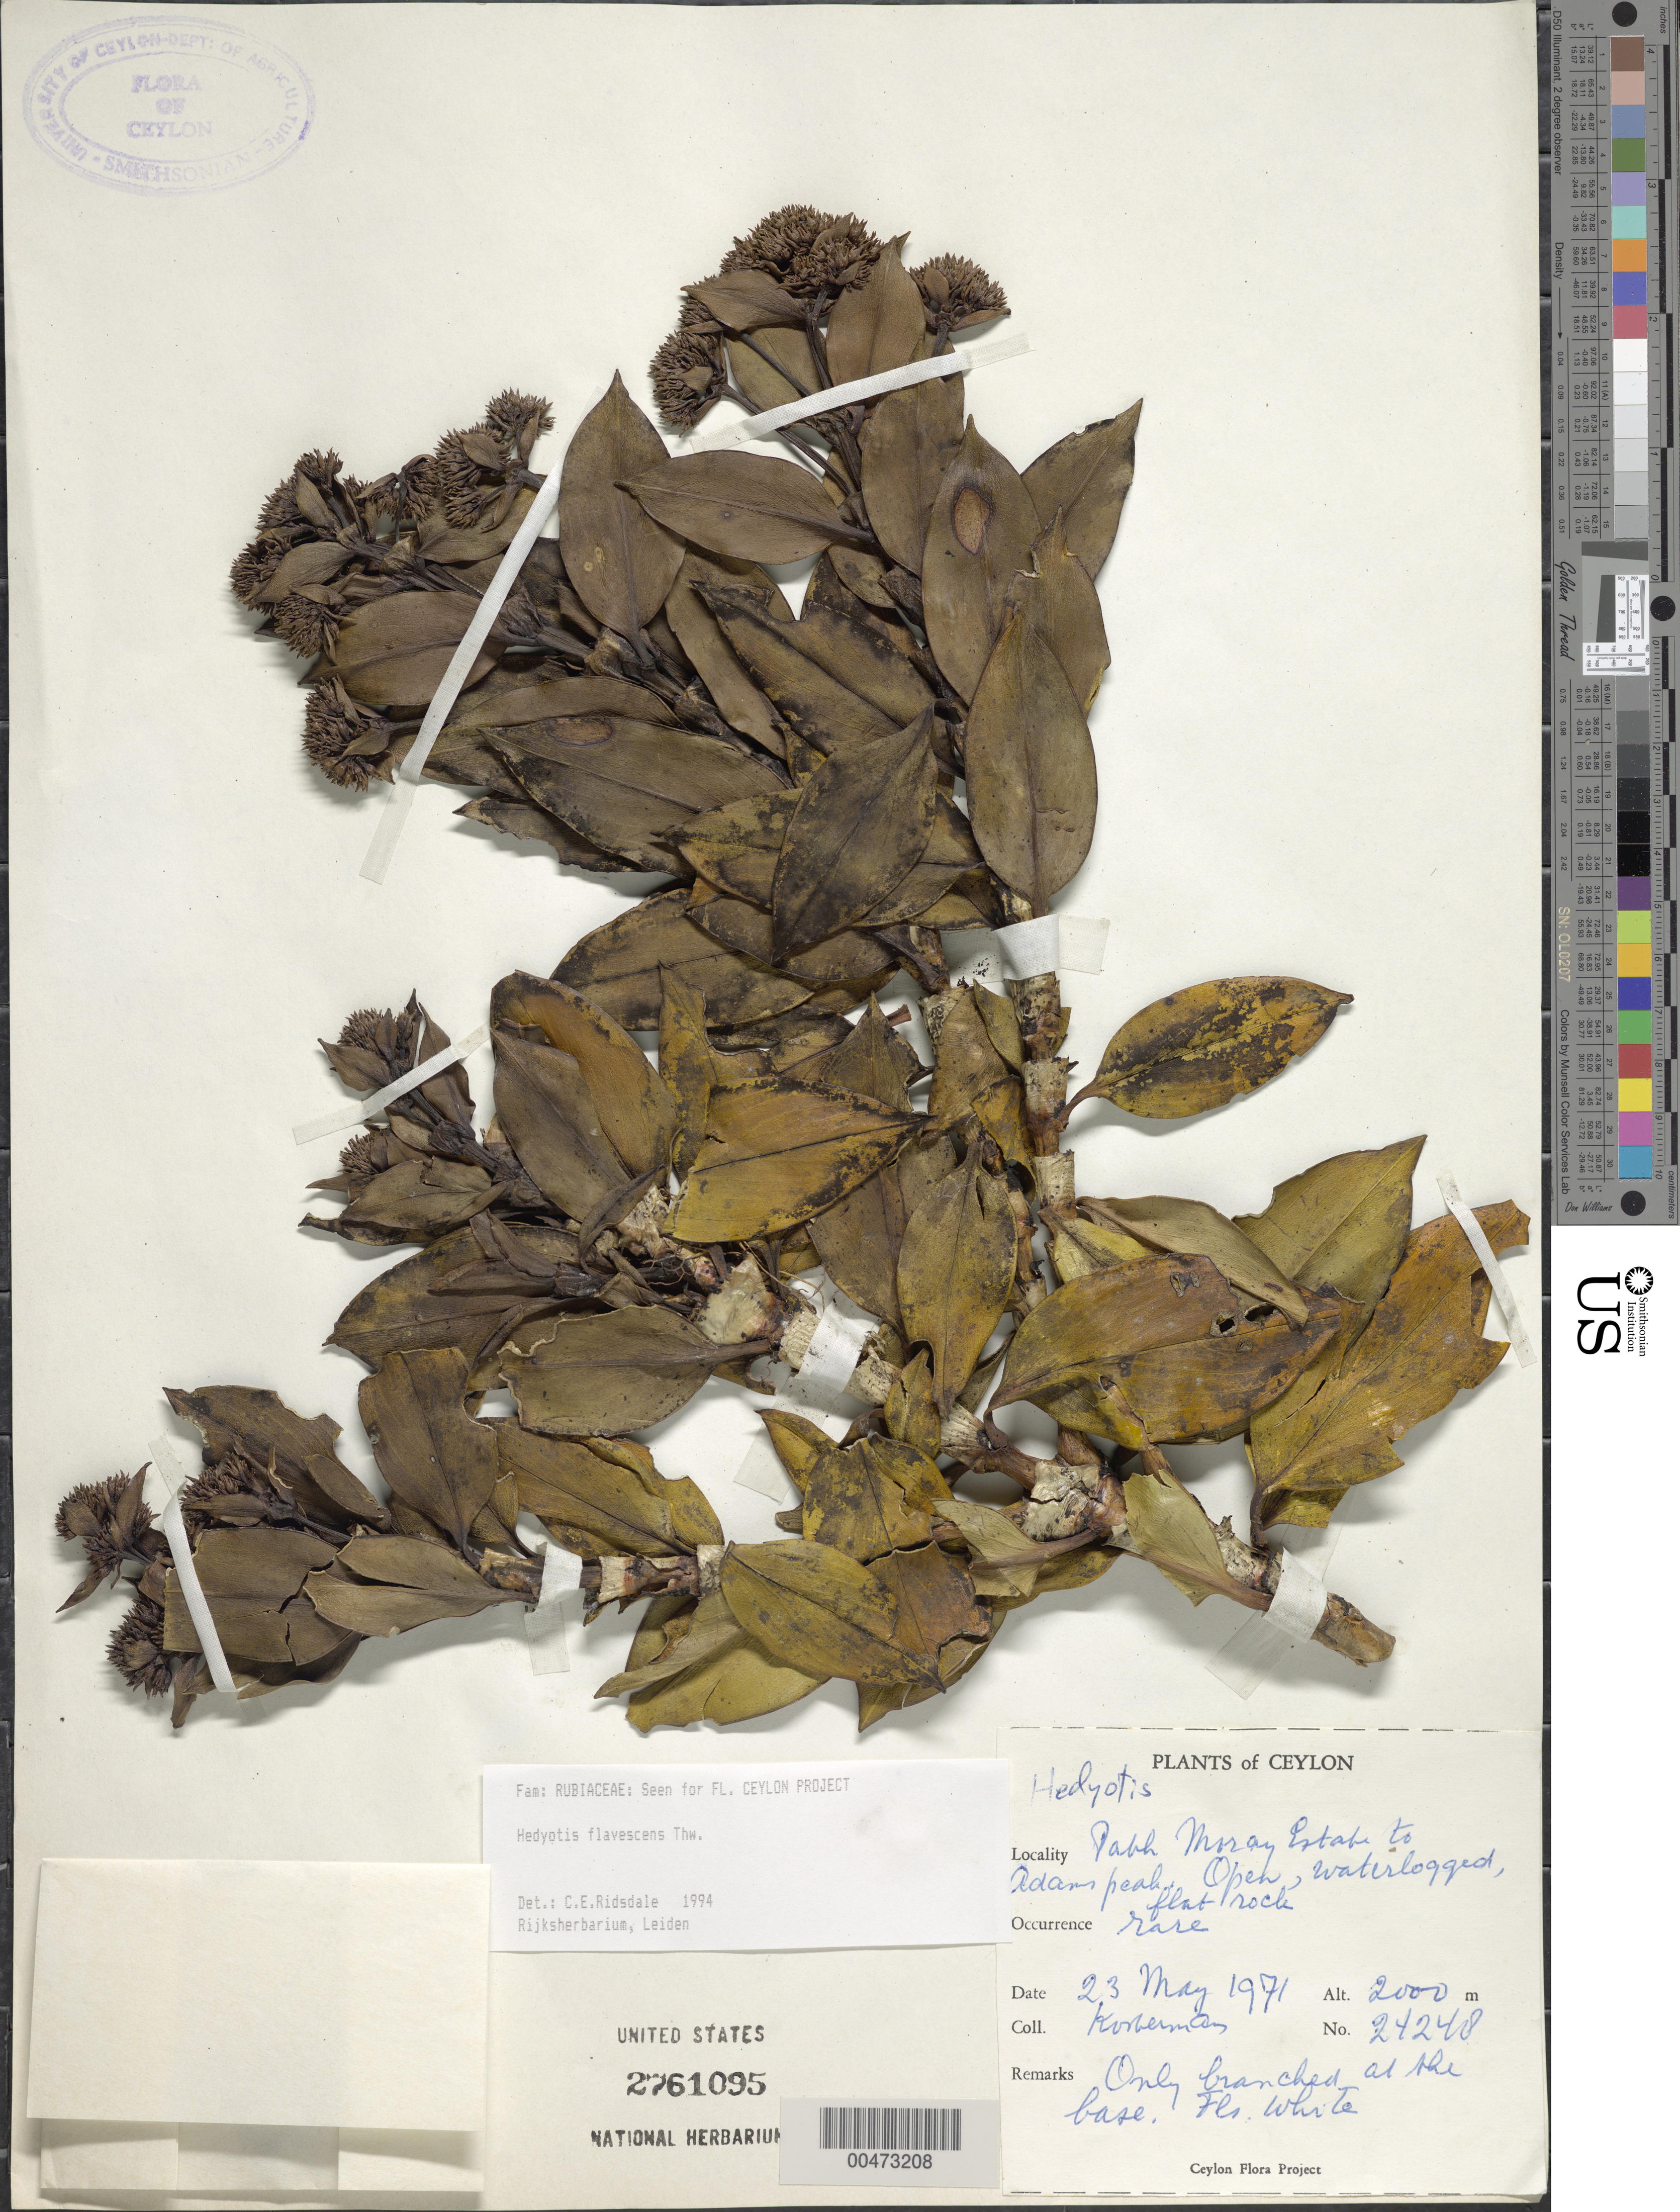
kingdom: Plantae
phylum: Tracheophyta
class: Magnoliopsida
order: Gentianales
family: Rubiaceae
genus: Hedyotis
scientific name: Hedyotis flavescens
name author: Thwaites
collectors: A. J. G. Kostermans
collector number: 24248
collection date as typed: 23 May 1971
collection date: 1971-05-23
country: Sri Lanka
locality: Path Moray Estate to Adam's Peak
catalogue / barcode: US 2761095